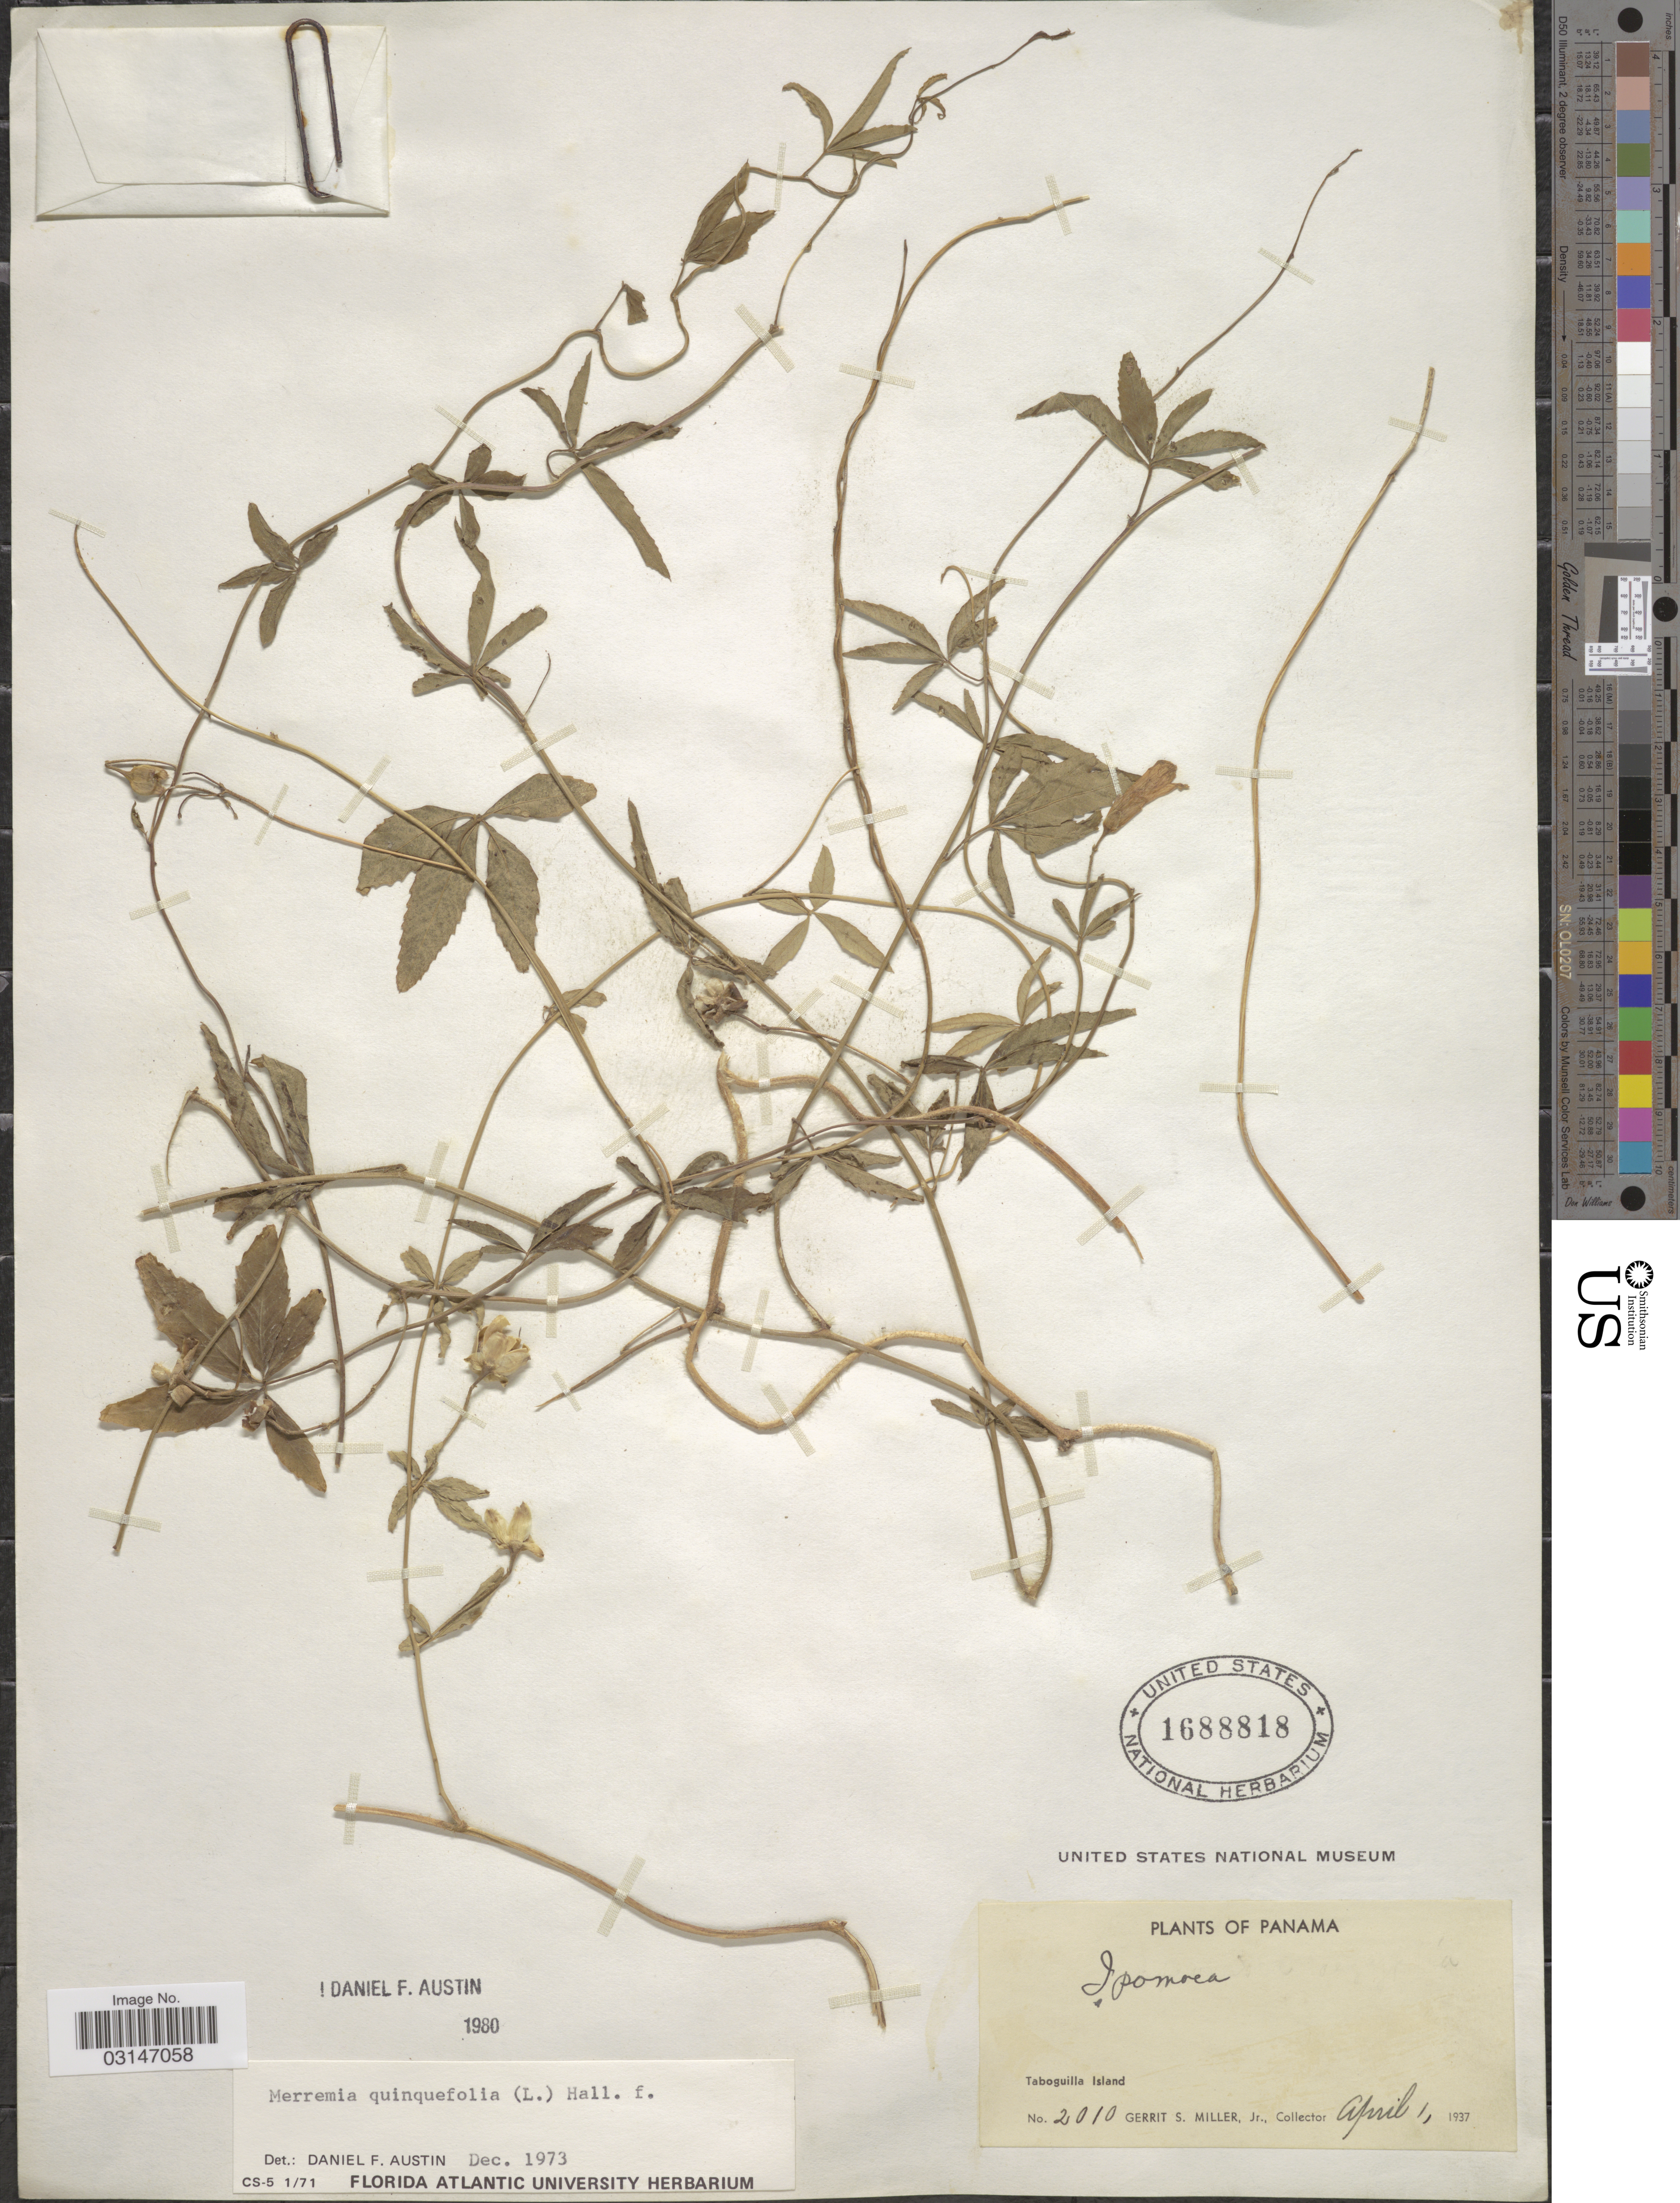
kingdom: Plantae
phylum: Tracheophyta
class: Magnoliopsida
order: Solanales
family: Convolvulaceae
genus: Distimake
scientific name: Distimake quinquefolius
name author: (L.) A. R. Simões & Staples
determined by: Strong, Mark T., (BOT), Smithsonian Institution - National Museum of Natural History (UNITED STATES)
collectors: G. S. Miller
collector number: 2010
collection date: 1937-04-01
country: Panama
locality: Taboguilla Island.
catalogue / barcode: US 1688818